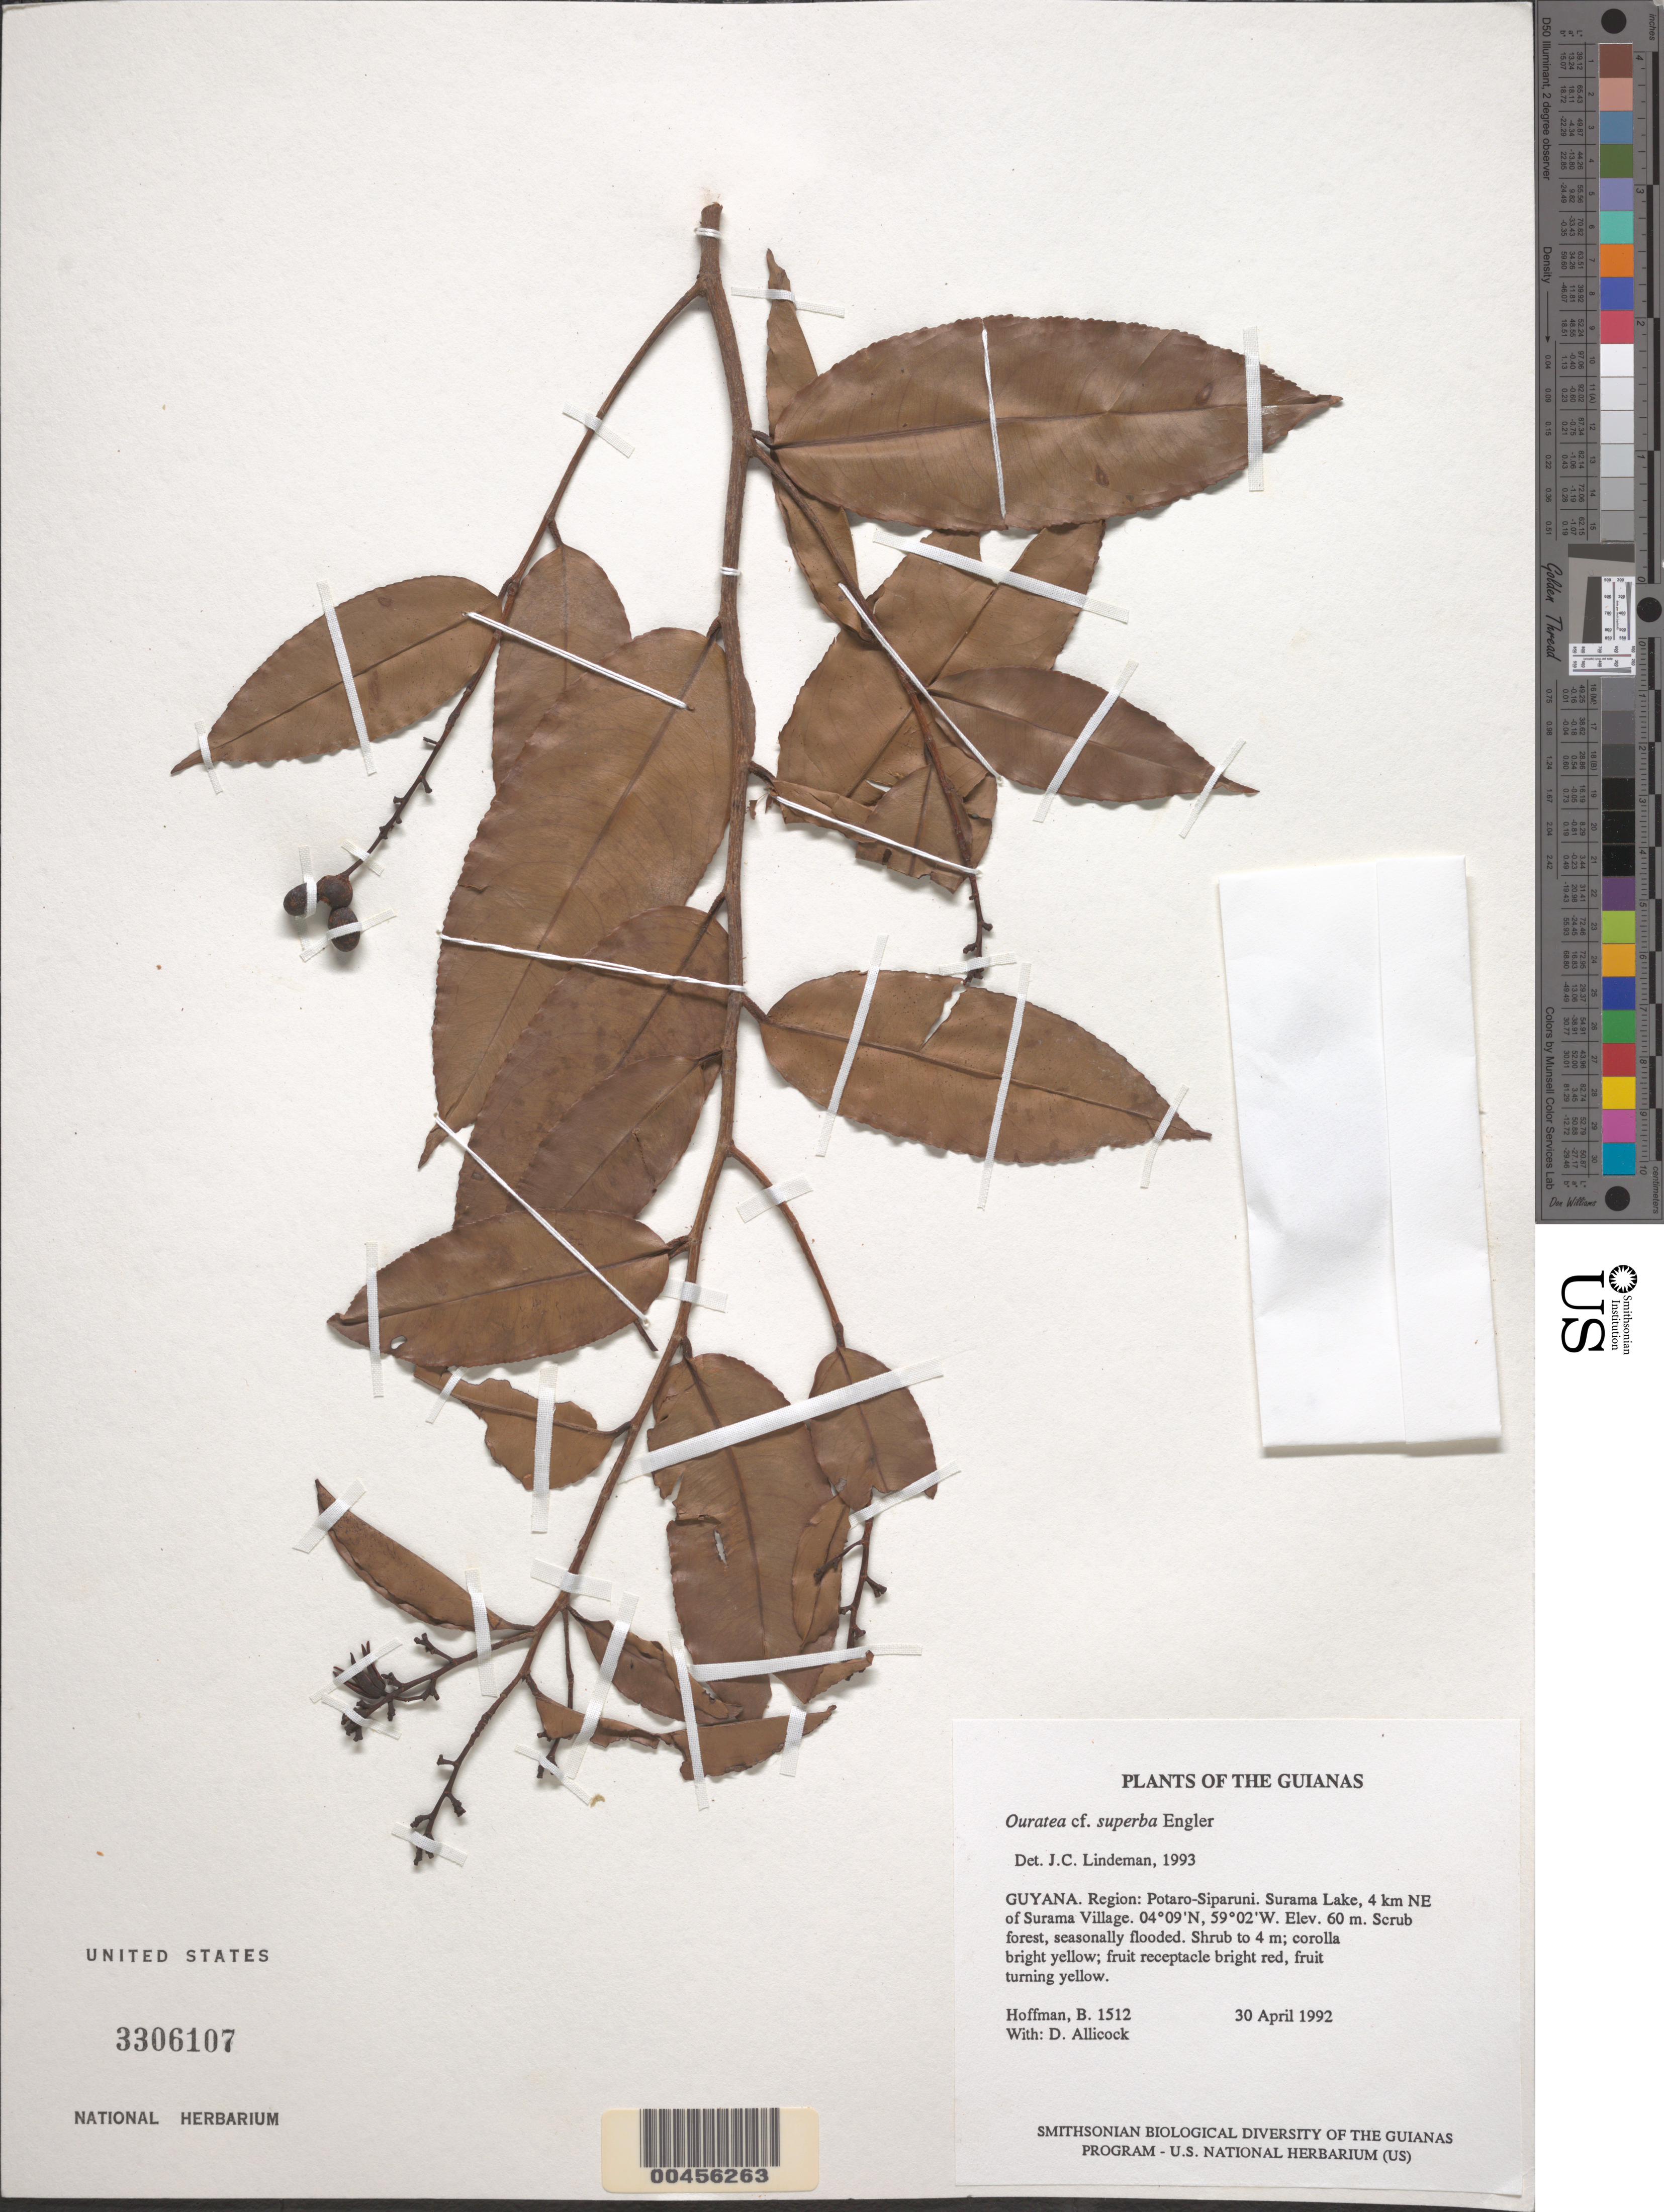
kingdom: Plantae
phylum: Tracheophyta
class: Magnoliopsida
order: Malpighiales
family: Ochnaceae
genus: Ouratea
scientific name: Ouratea soderstromii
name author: Sastre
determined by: Sastre, C. H. L.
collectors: B. Hoffman & D. Allicock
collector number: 1512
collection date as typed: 30 April 1992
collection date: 1992-04-30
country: Guyana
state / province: Potaro-Siparuni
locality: Surama Lake, 4 km NE of Surama village. Iwokrama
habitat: Scrub forest, seasonally flooded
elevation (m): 60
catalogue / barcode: US 3306107